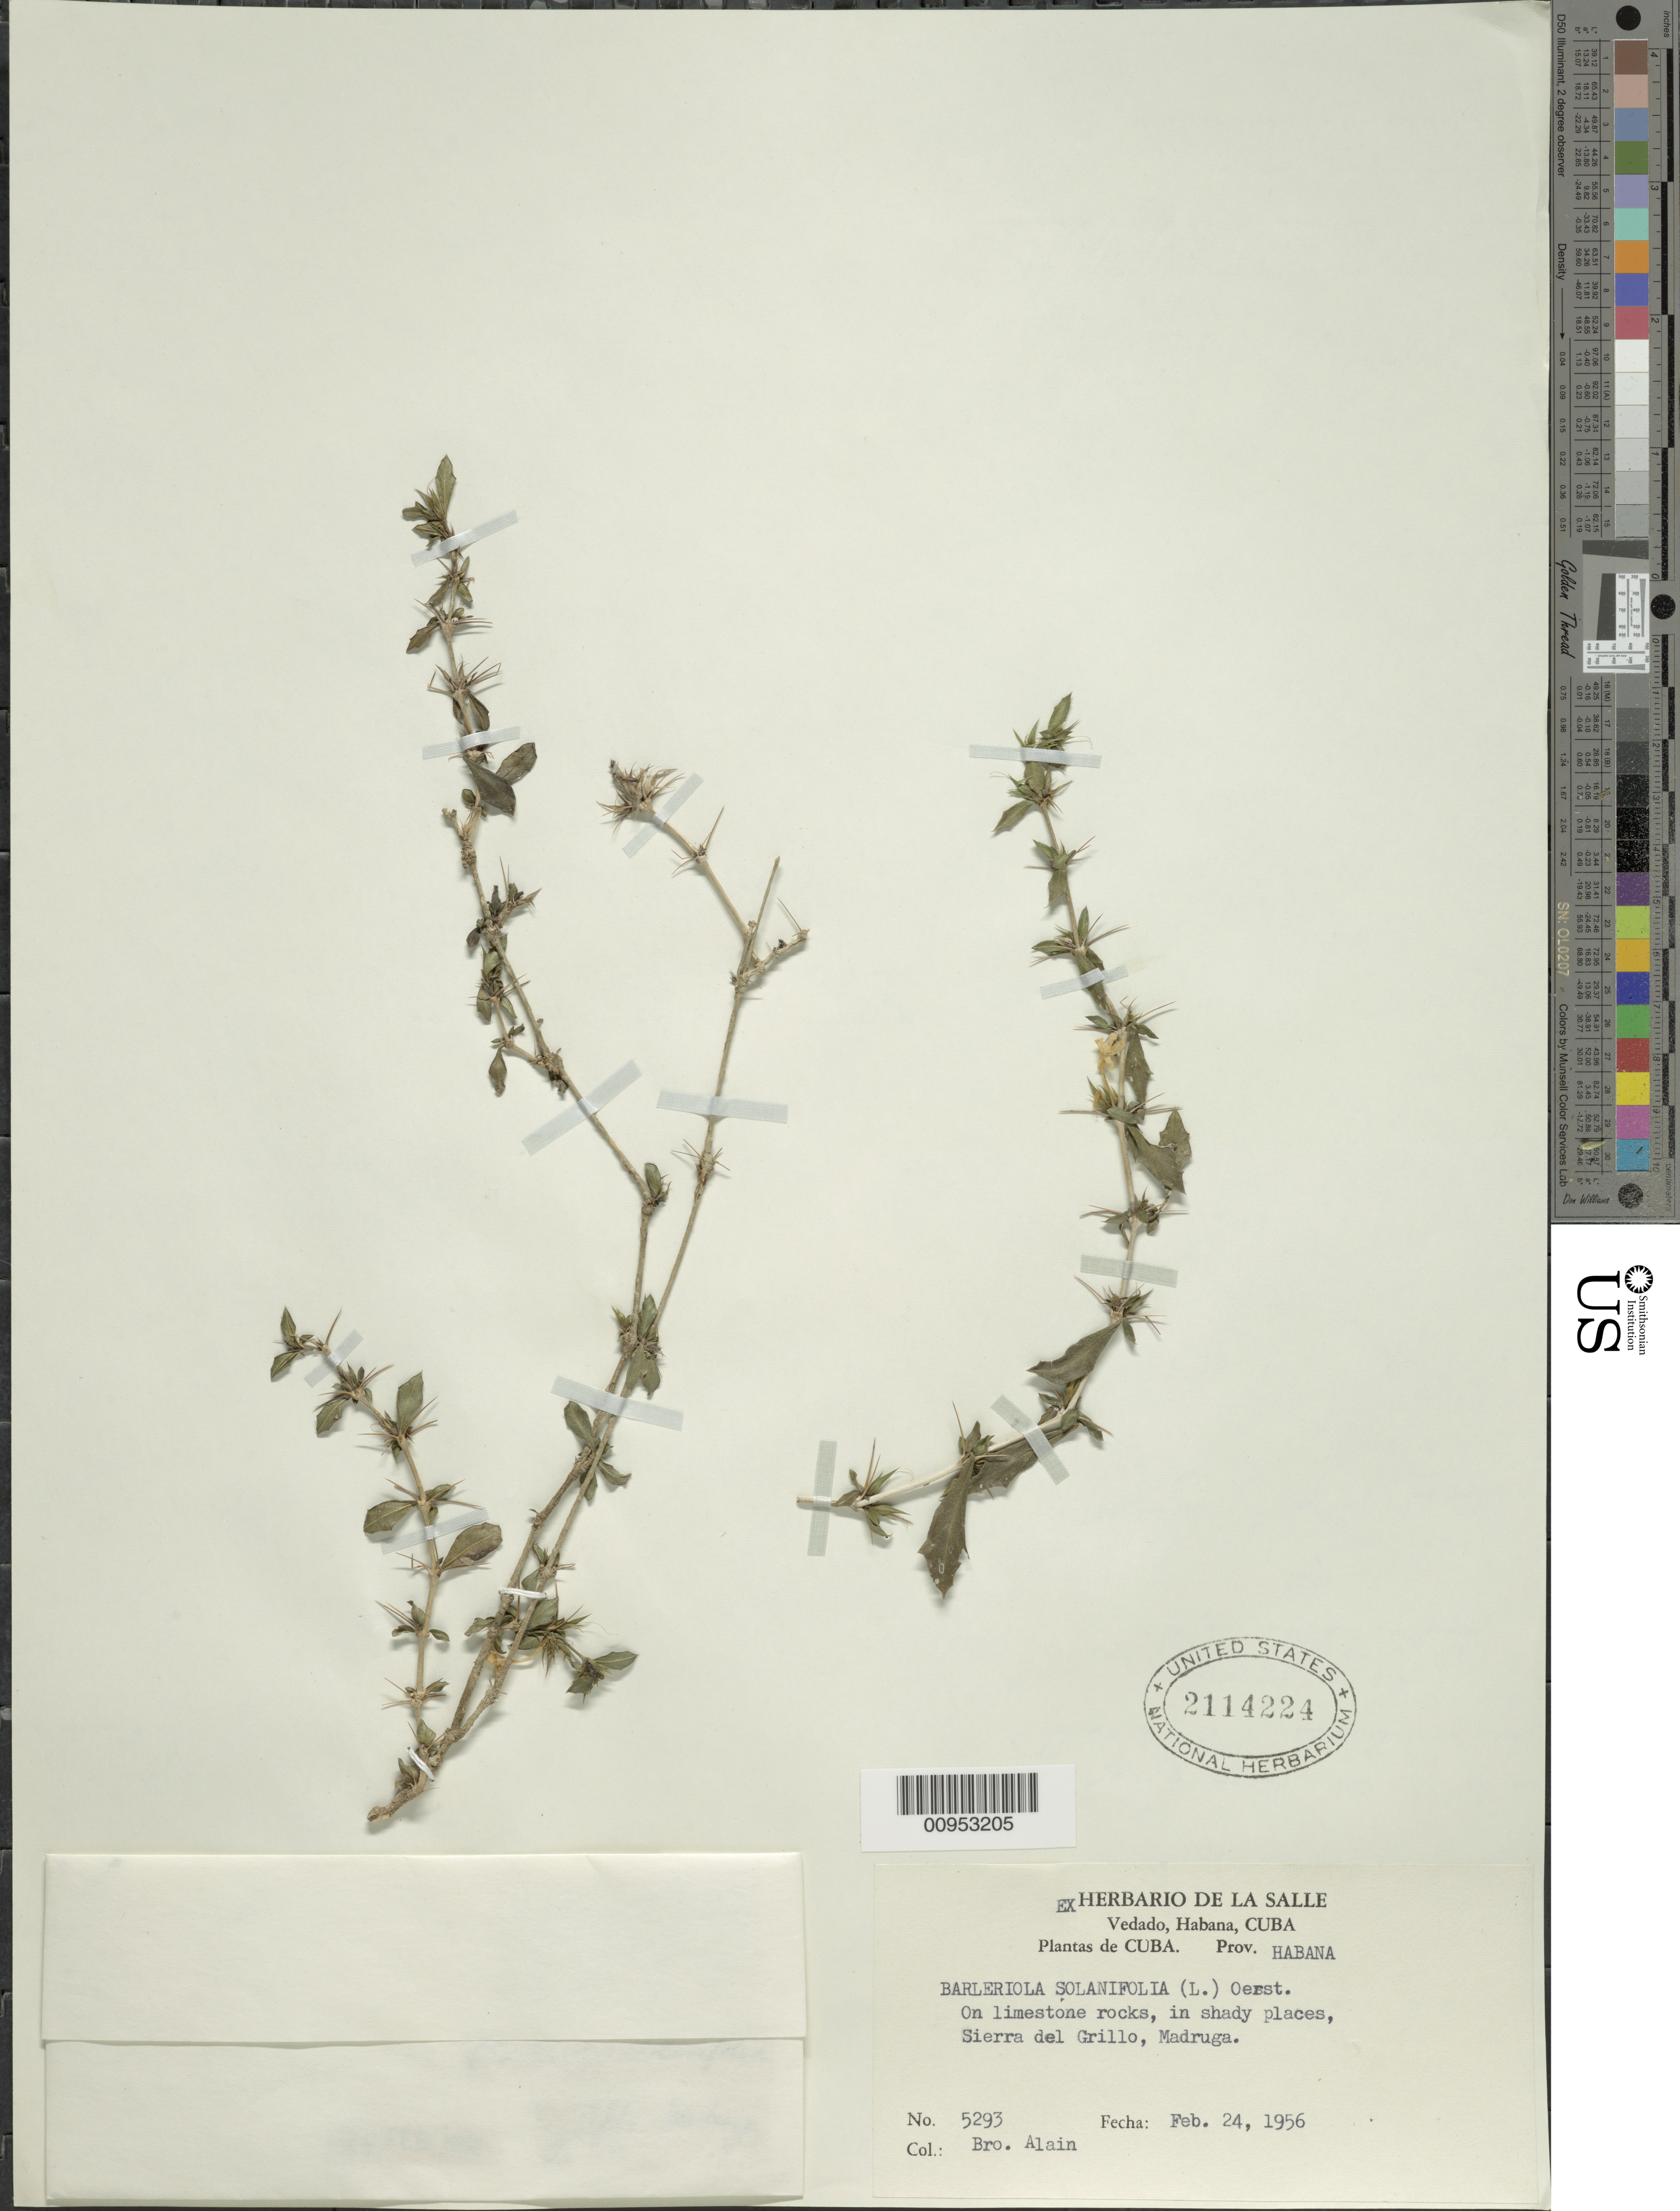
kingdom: Plantae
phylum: Tracheophyta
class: Magnoliopsida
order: Lamiales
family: Acanthaceae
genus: Barleriola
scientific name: Barleriola solanifolia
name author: (L.) Oerst. ex Lindau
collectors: A. H. Liogier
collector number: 5293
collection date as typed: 24 Feb 1956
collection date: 1956-02-24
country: Cuba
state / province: La Habana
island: Cuba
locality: Sierra del Grillo, Madruga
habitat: On limestone rocks, in shady places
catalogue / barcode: US 2114224